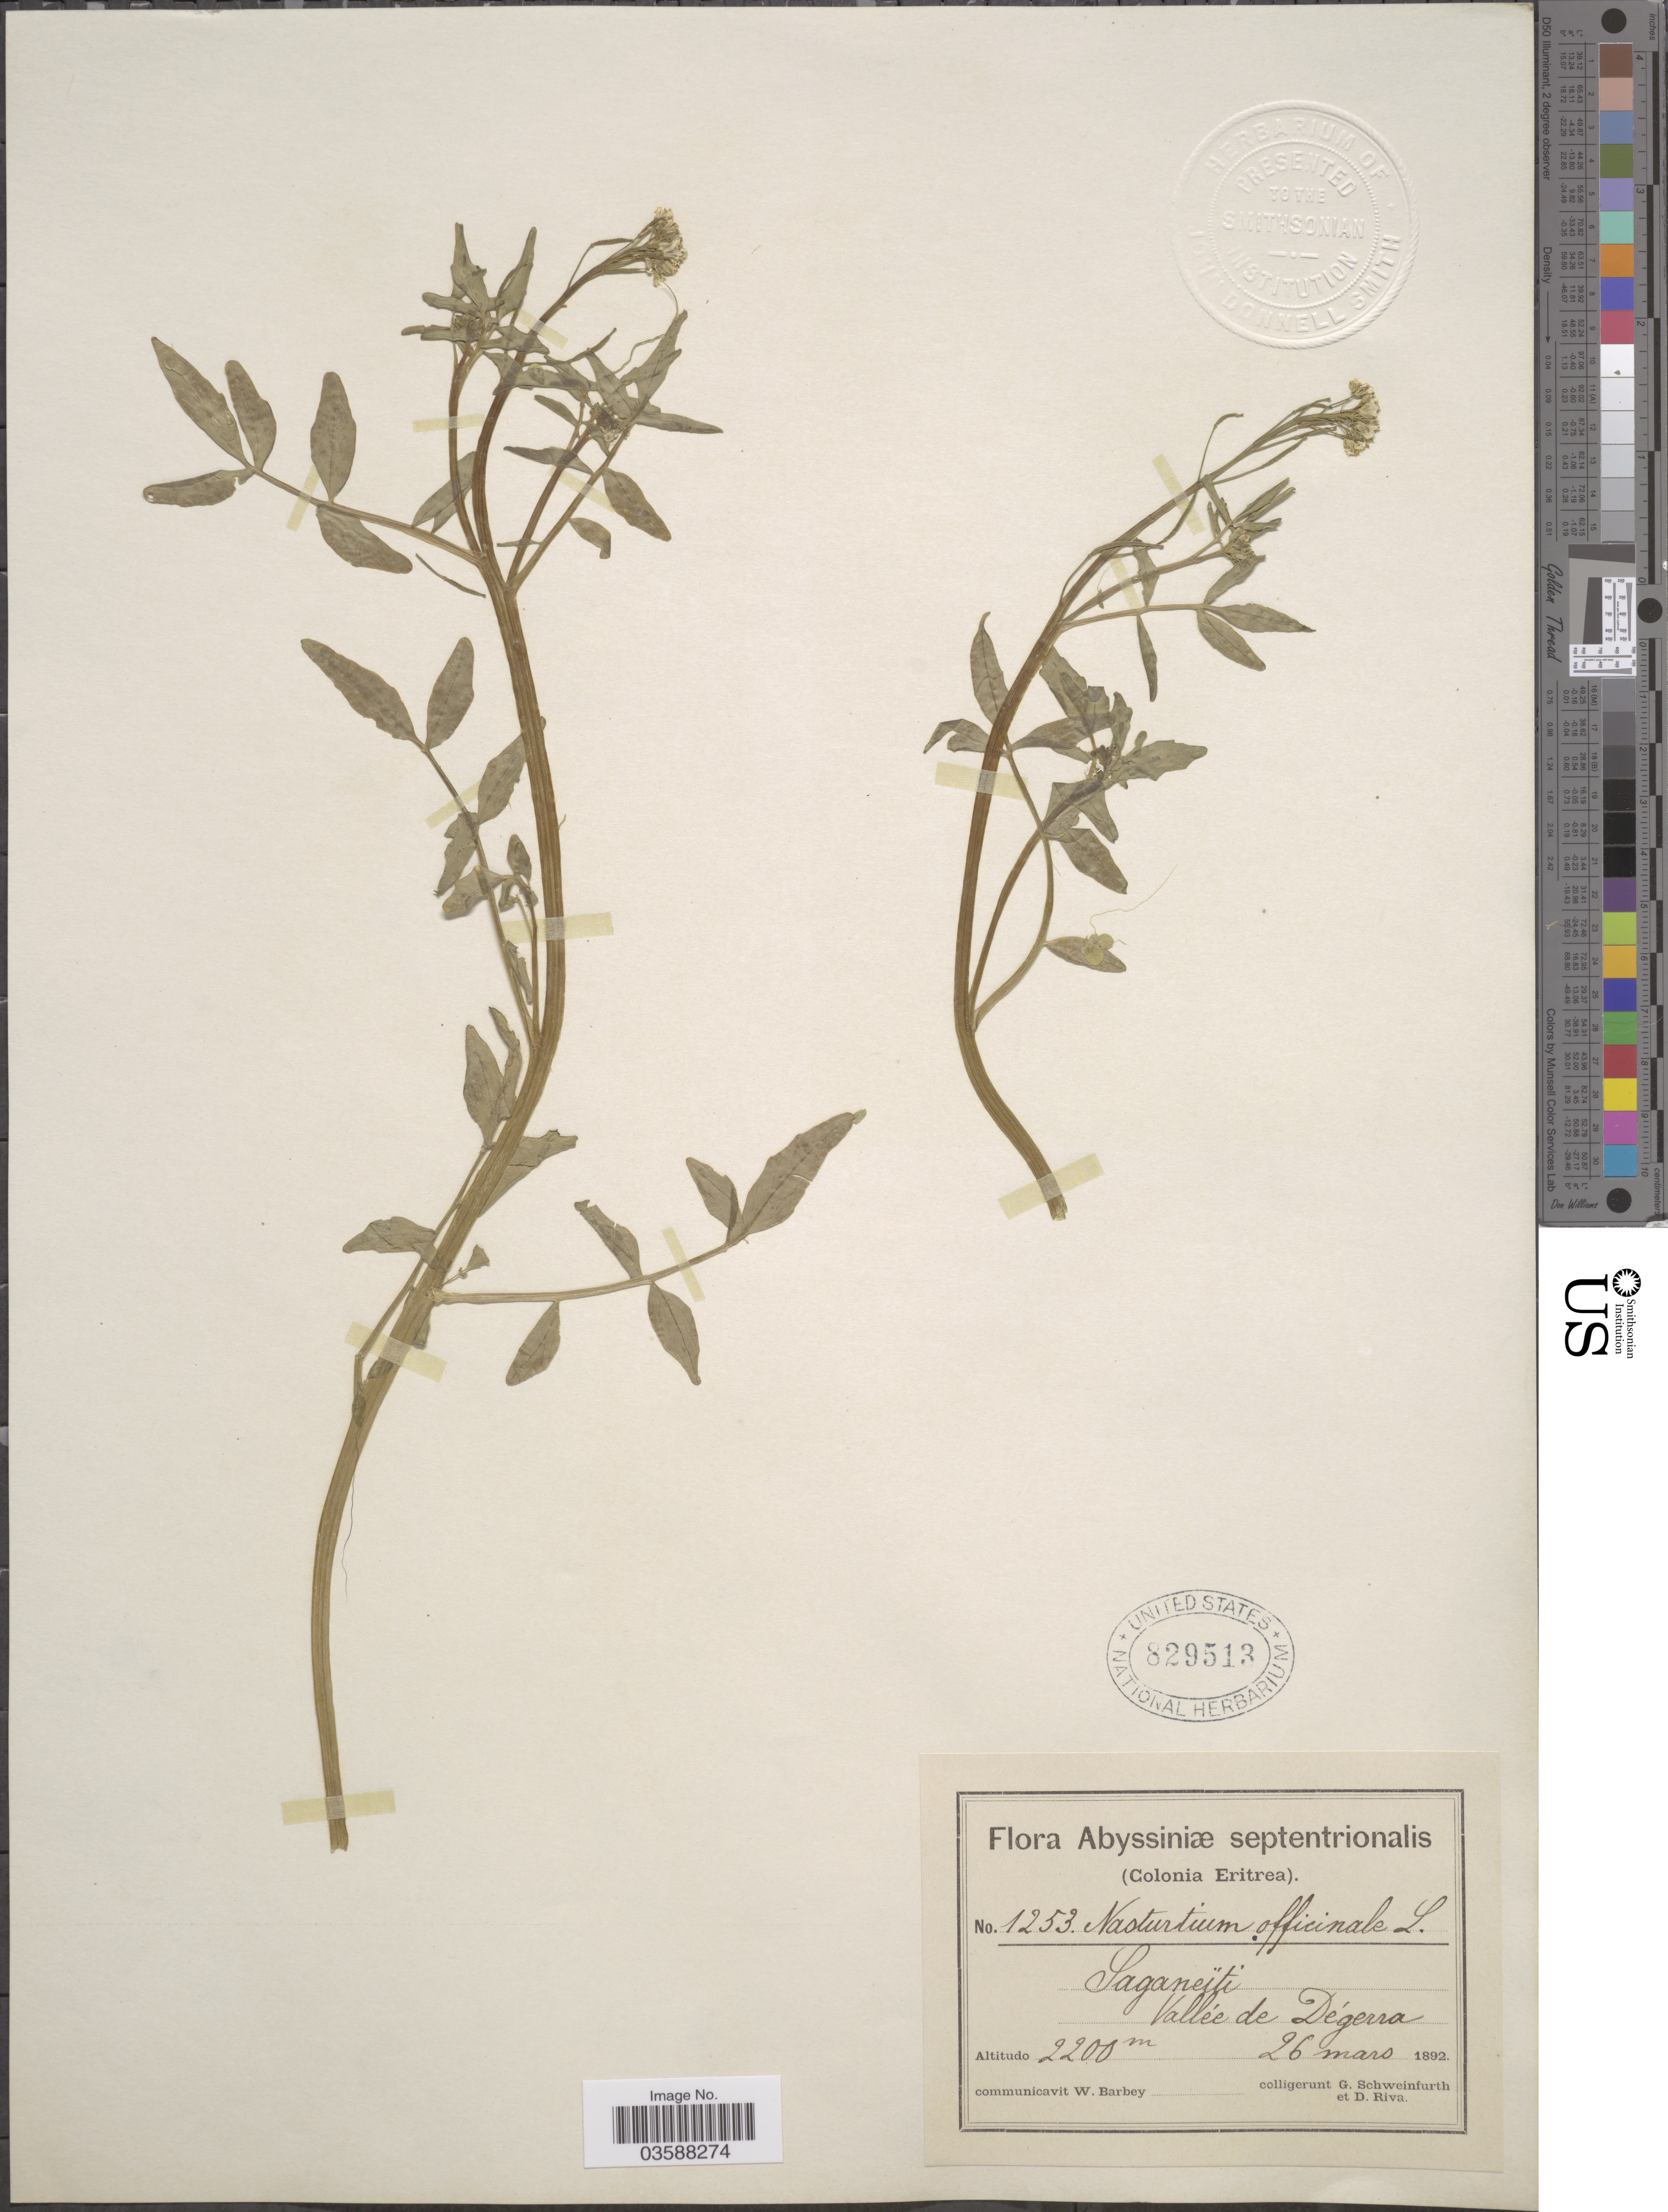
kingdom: Plantae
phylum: Tracheophyta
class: Magnoliopsida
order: Brassicales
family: Brassicaceae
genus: Nasturtium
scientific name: Nasturtium officinale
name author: R. Br.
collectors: G. A. Schweinfurth & D. Riva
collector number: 1253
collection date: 1892-03-26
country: Ethiopia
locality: Abyssiniœ septentrionalis. (Colonia Eritrea). Saganeïti, Vallée de Dégerra.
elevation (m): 2200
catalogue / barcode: US 829513